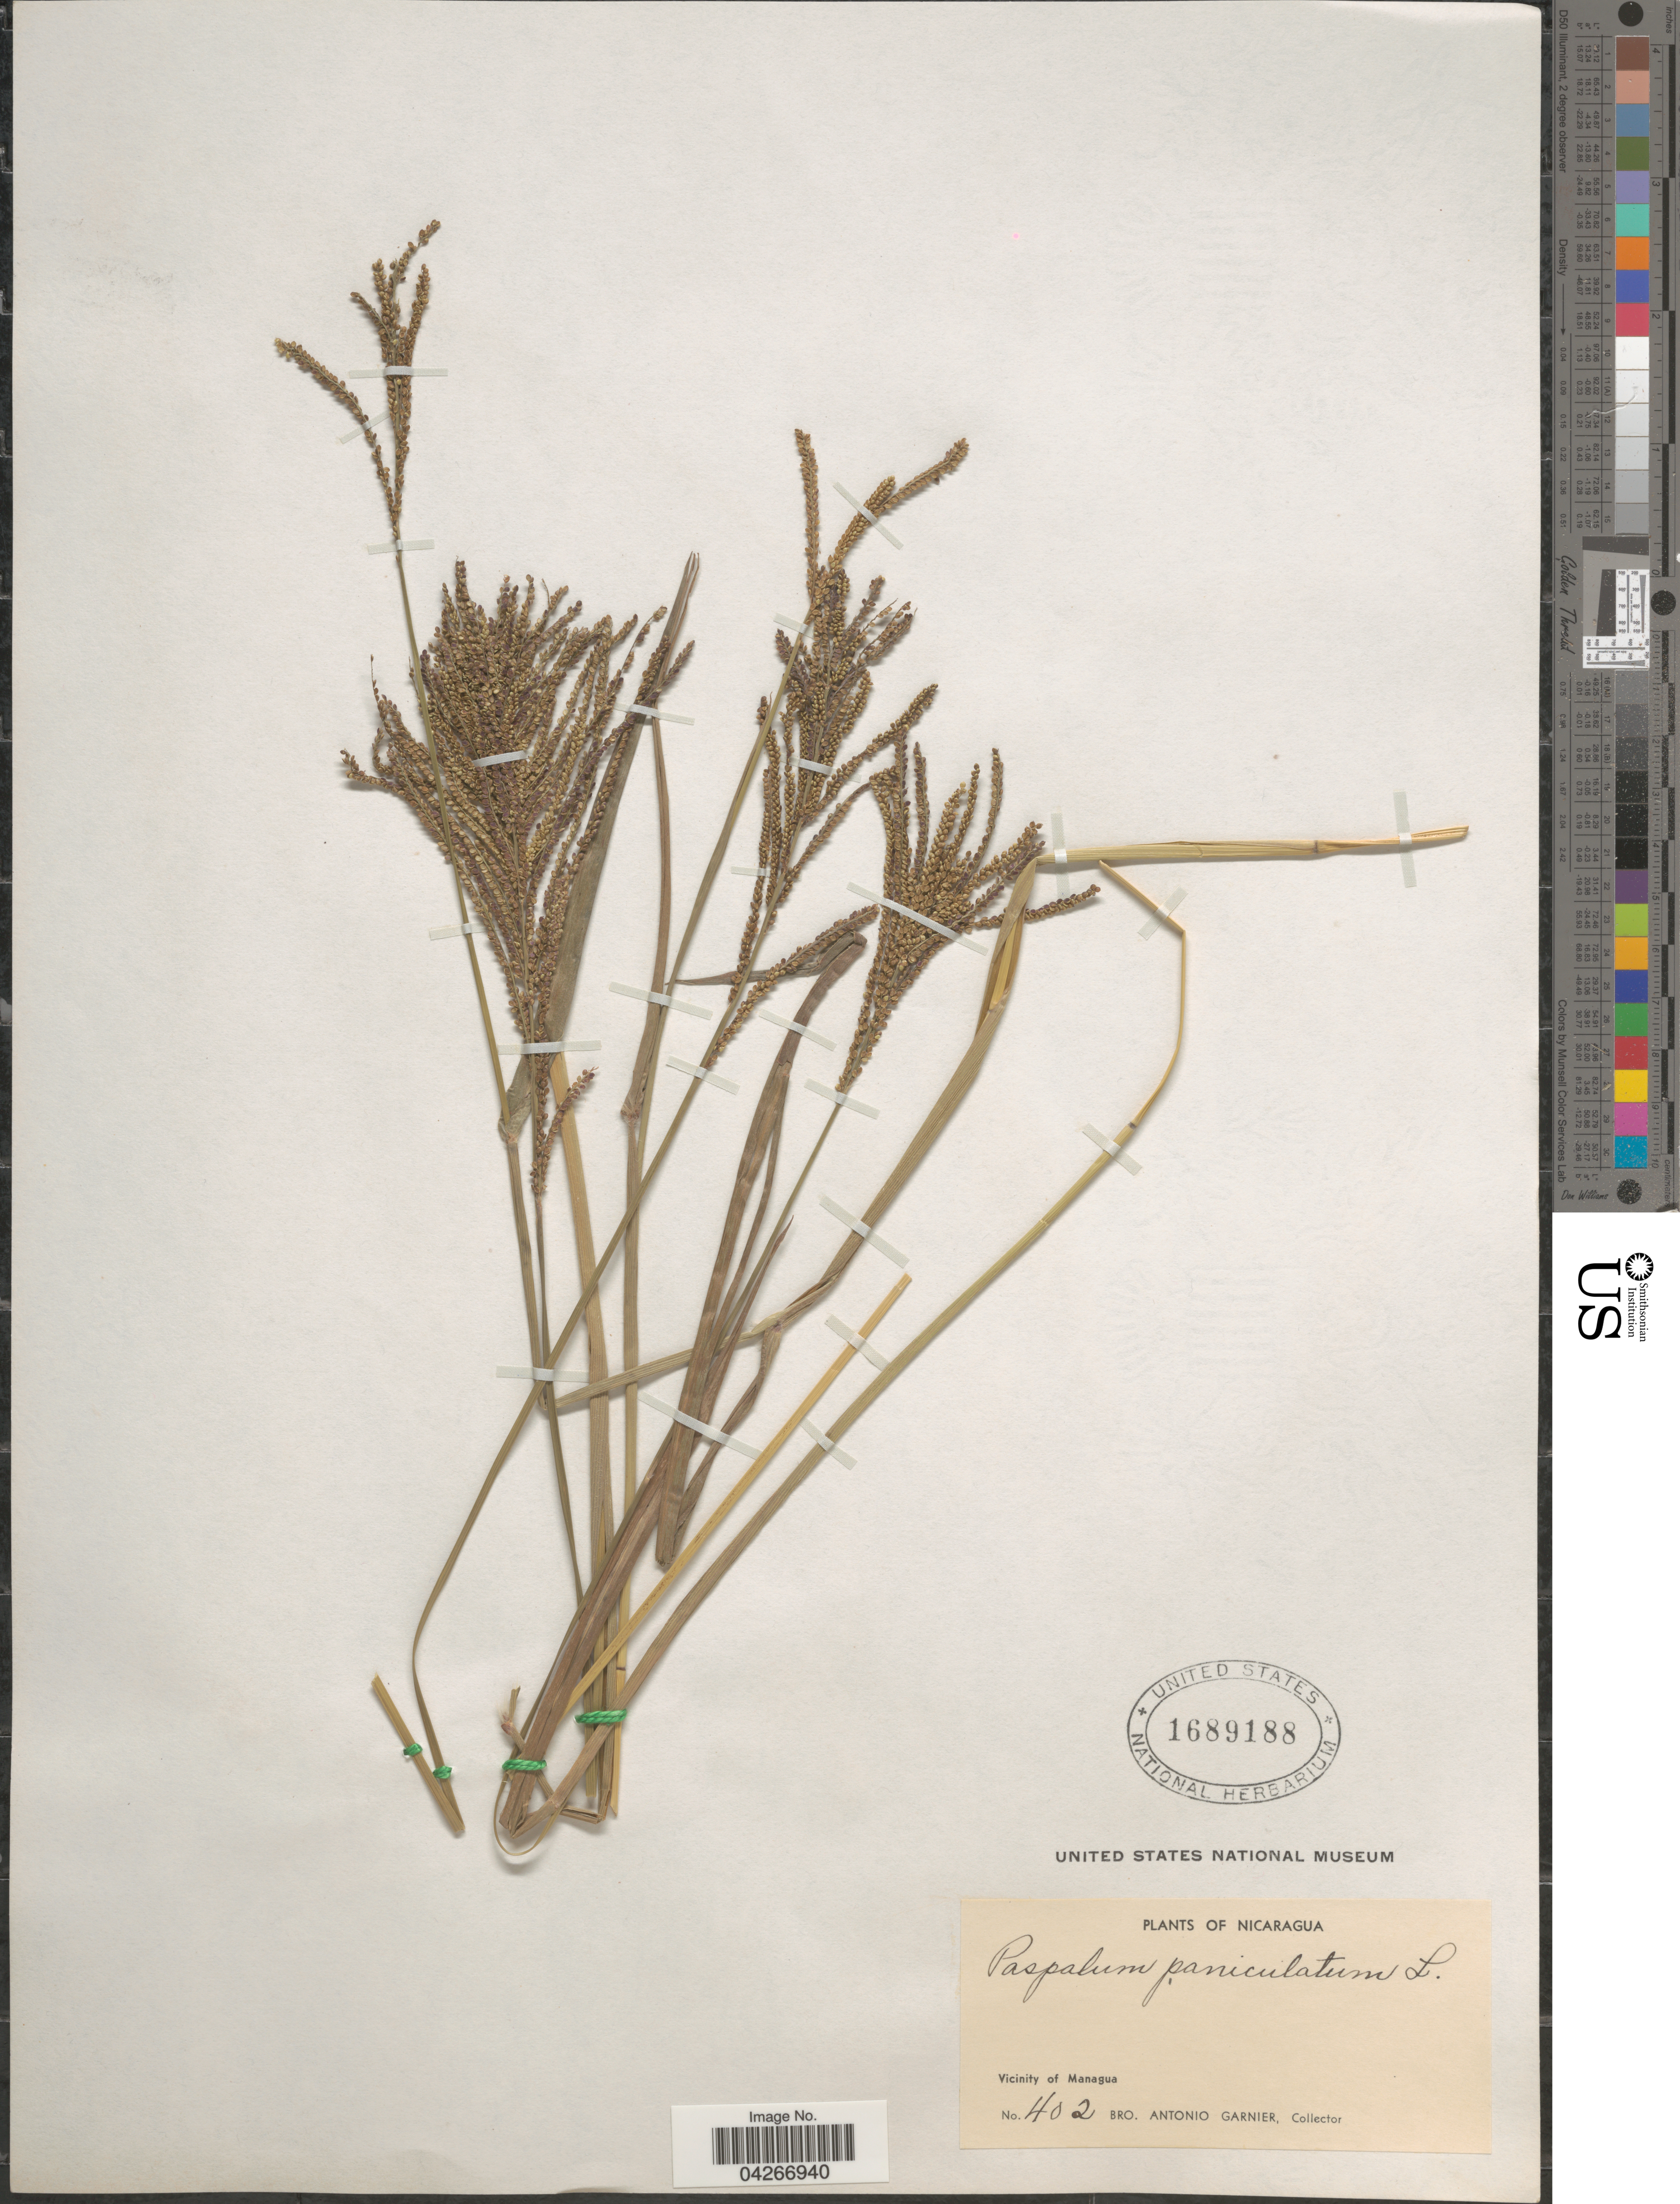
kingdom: Plantae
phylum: Tracheophyta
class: Liliopsida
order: Poales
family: Poaceae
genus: Paspalum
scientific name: Paspalum paniculatum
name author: L.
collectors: Bro. A. Garnier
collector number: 402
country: Nicaragua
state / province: Managua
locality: Vicinity of Managua.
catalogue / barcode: US 1689188